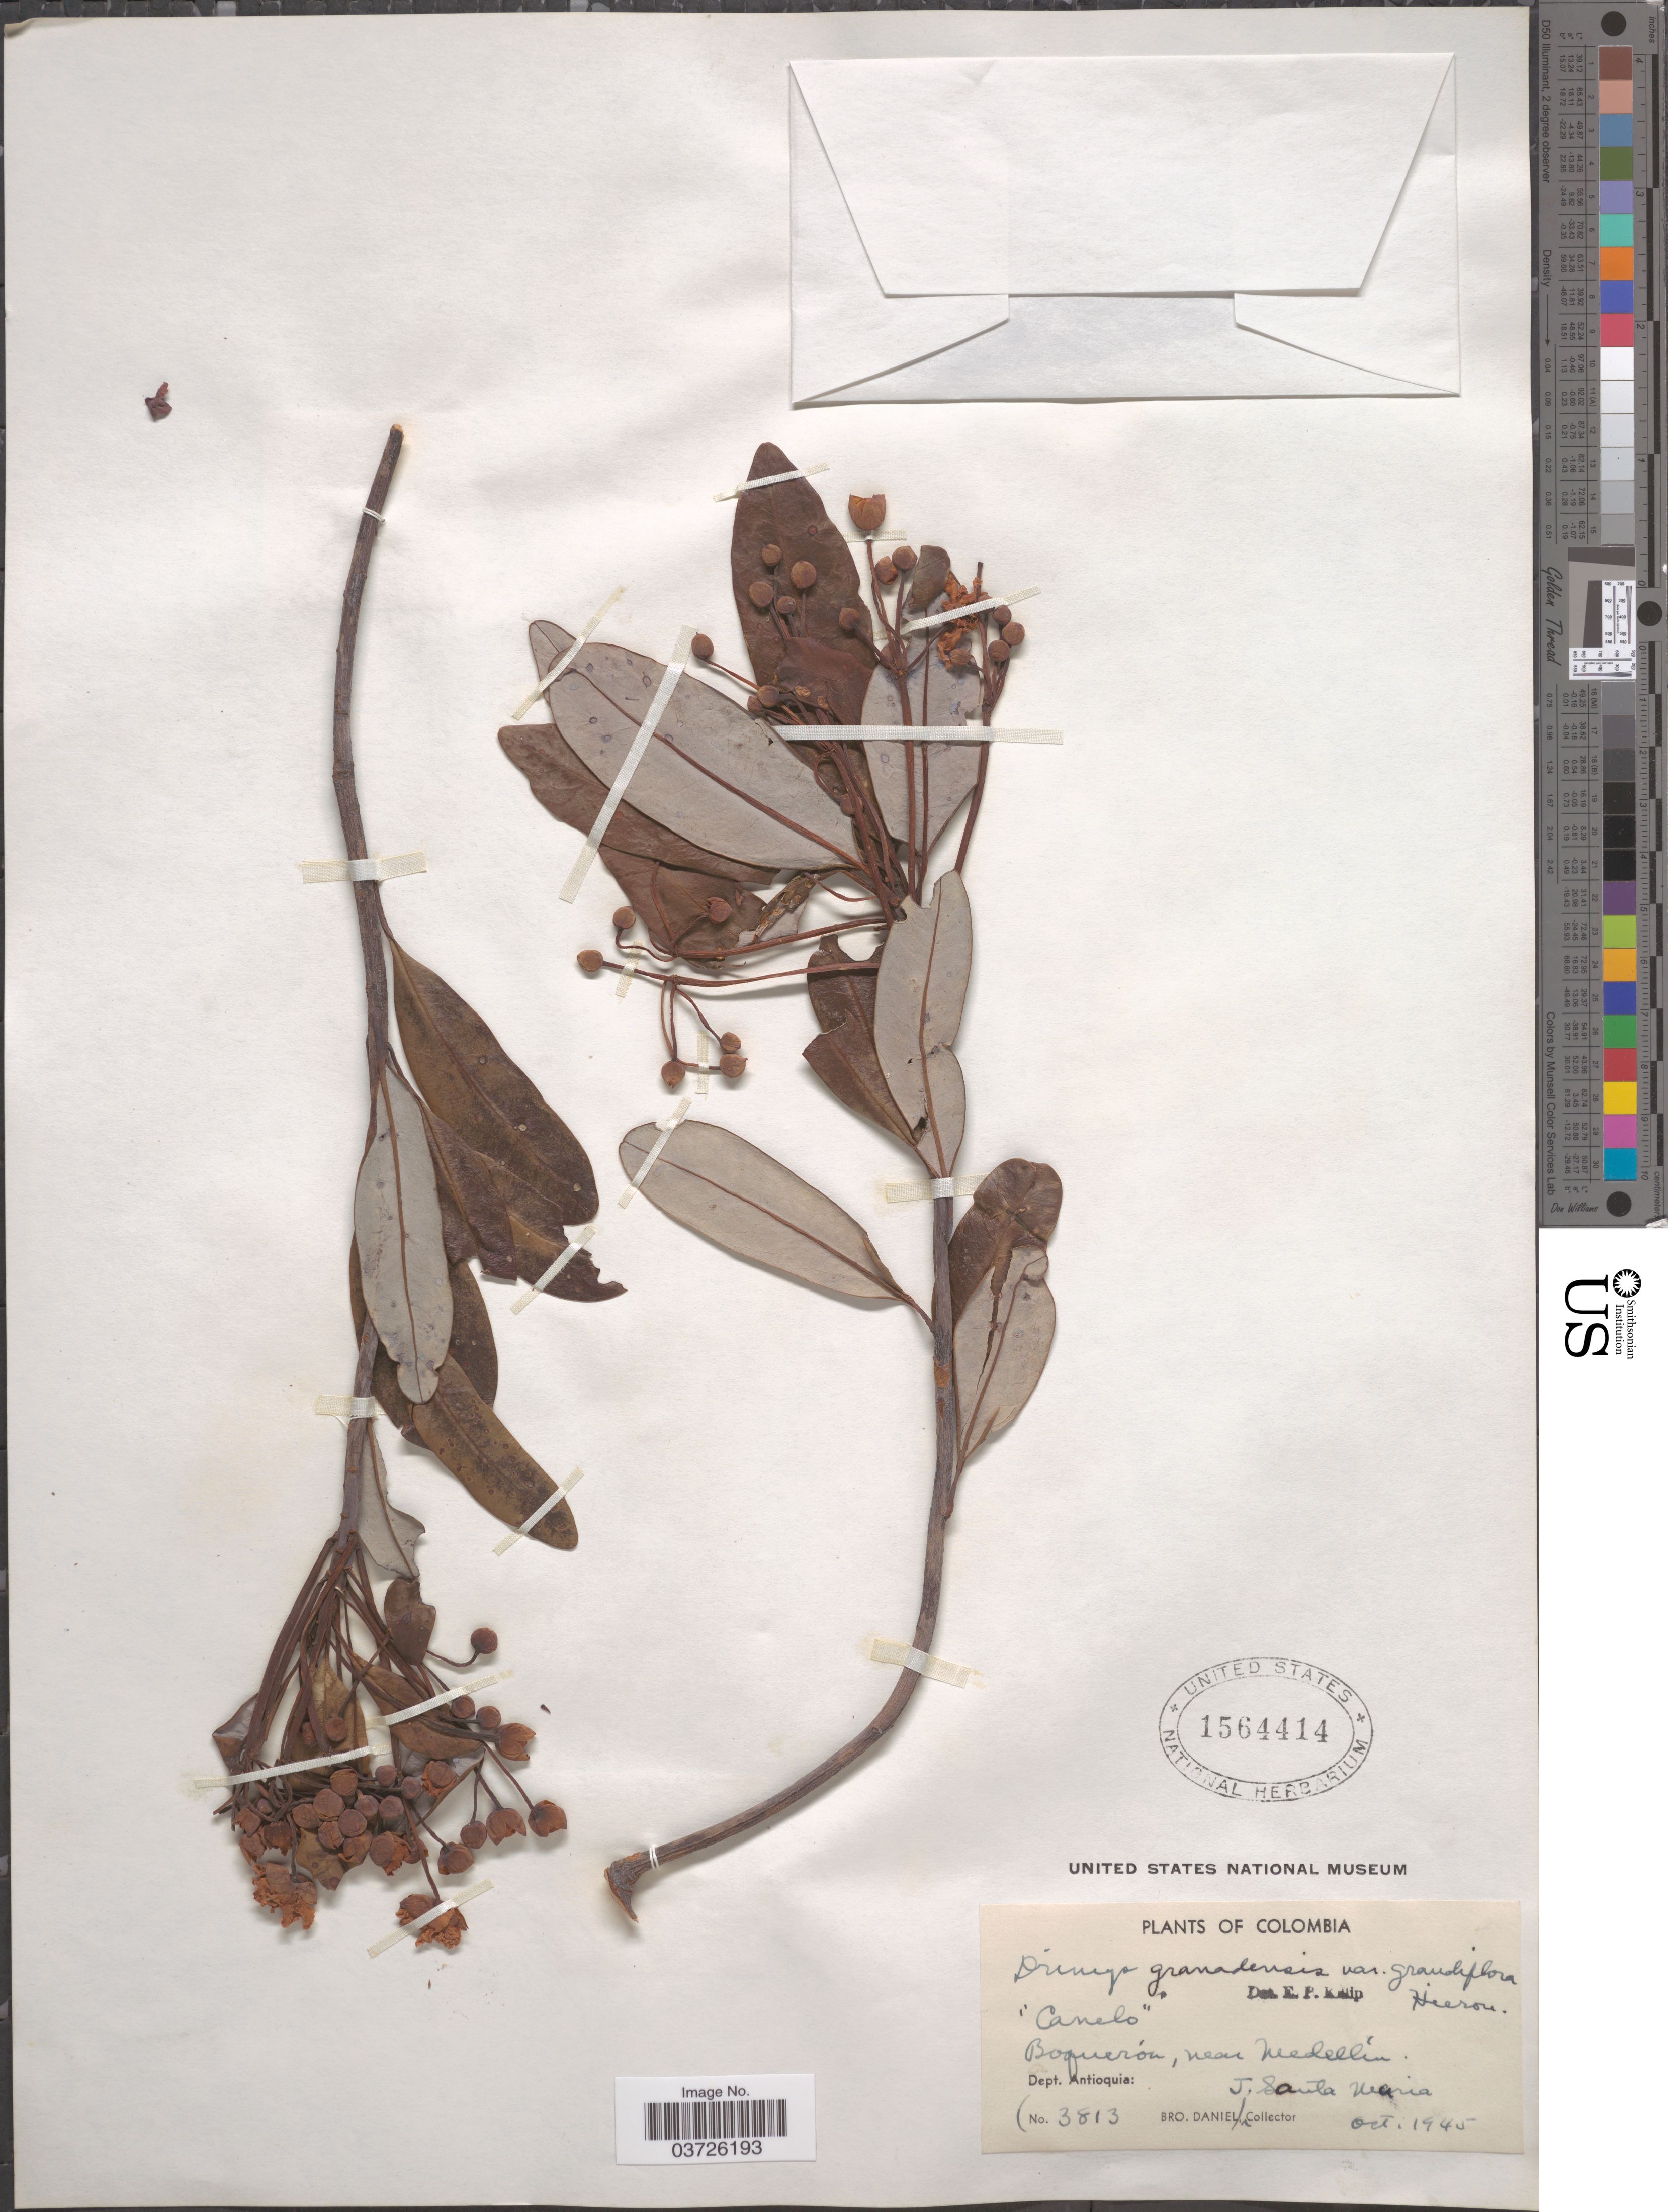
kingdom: Plantae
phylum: Tracheophyta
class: Magnoliopsida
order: Canellales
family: Winteraceae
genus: Drimys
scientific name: Drimys granadensis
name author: L. f.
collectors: Bro. Daniel & J. Santa Maria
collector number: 3813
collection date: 1945-10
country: Colombia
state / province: Antioquia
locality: Boquerón, near Medellín. Dept. Antioquia.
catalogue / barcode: US 1564414